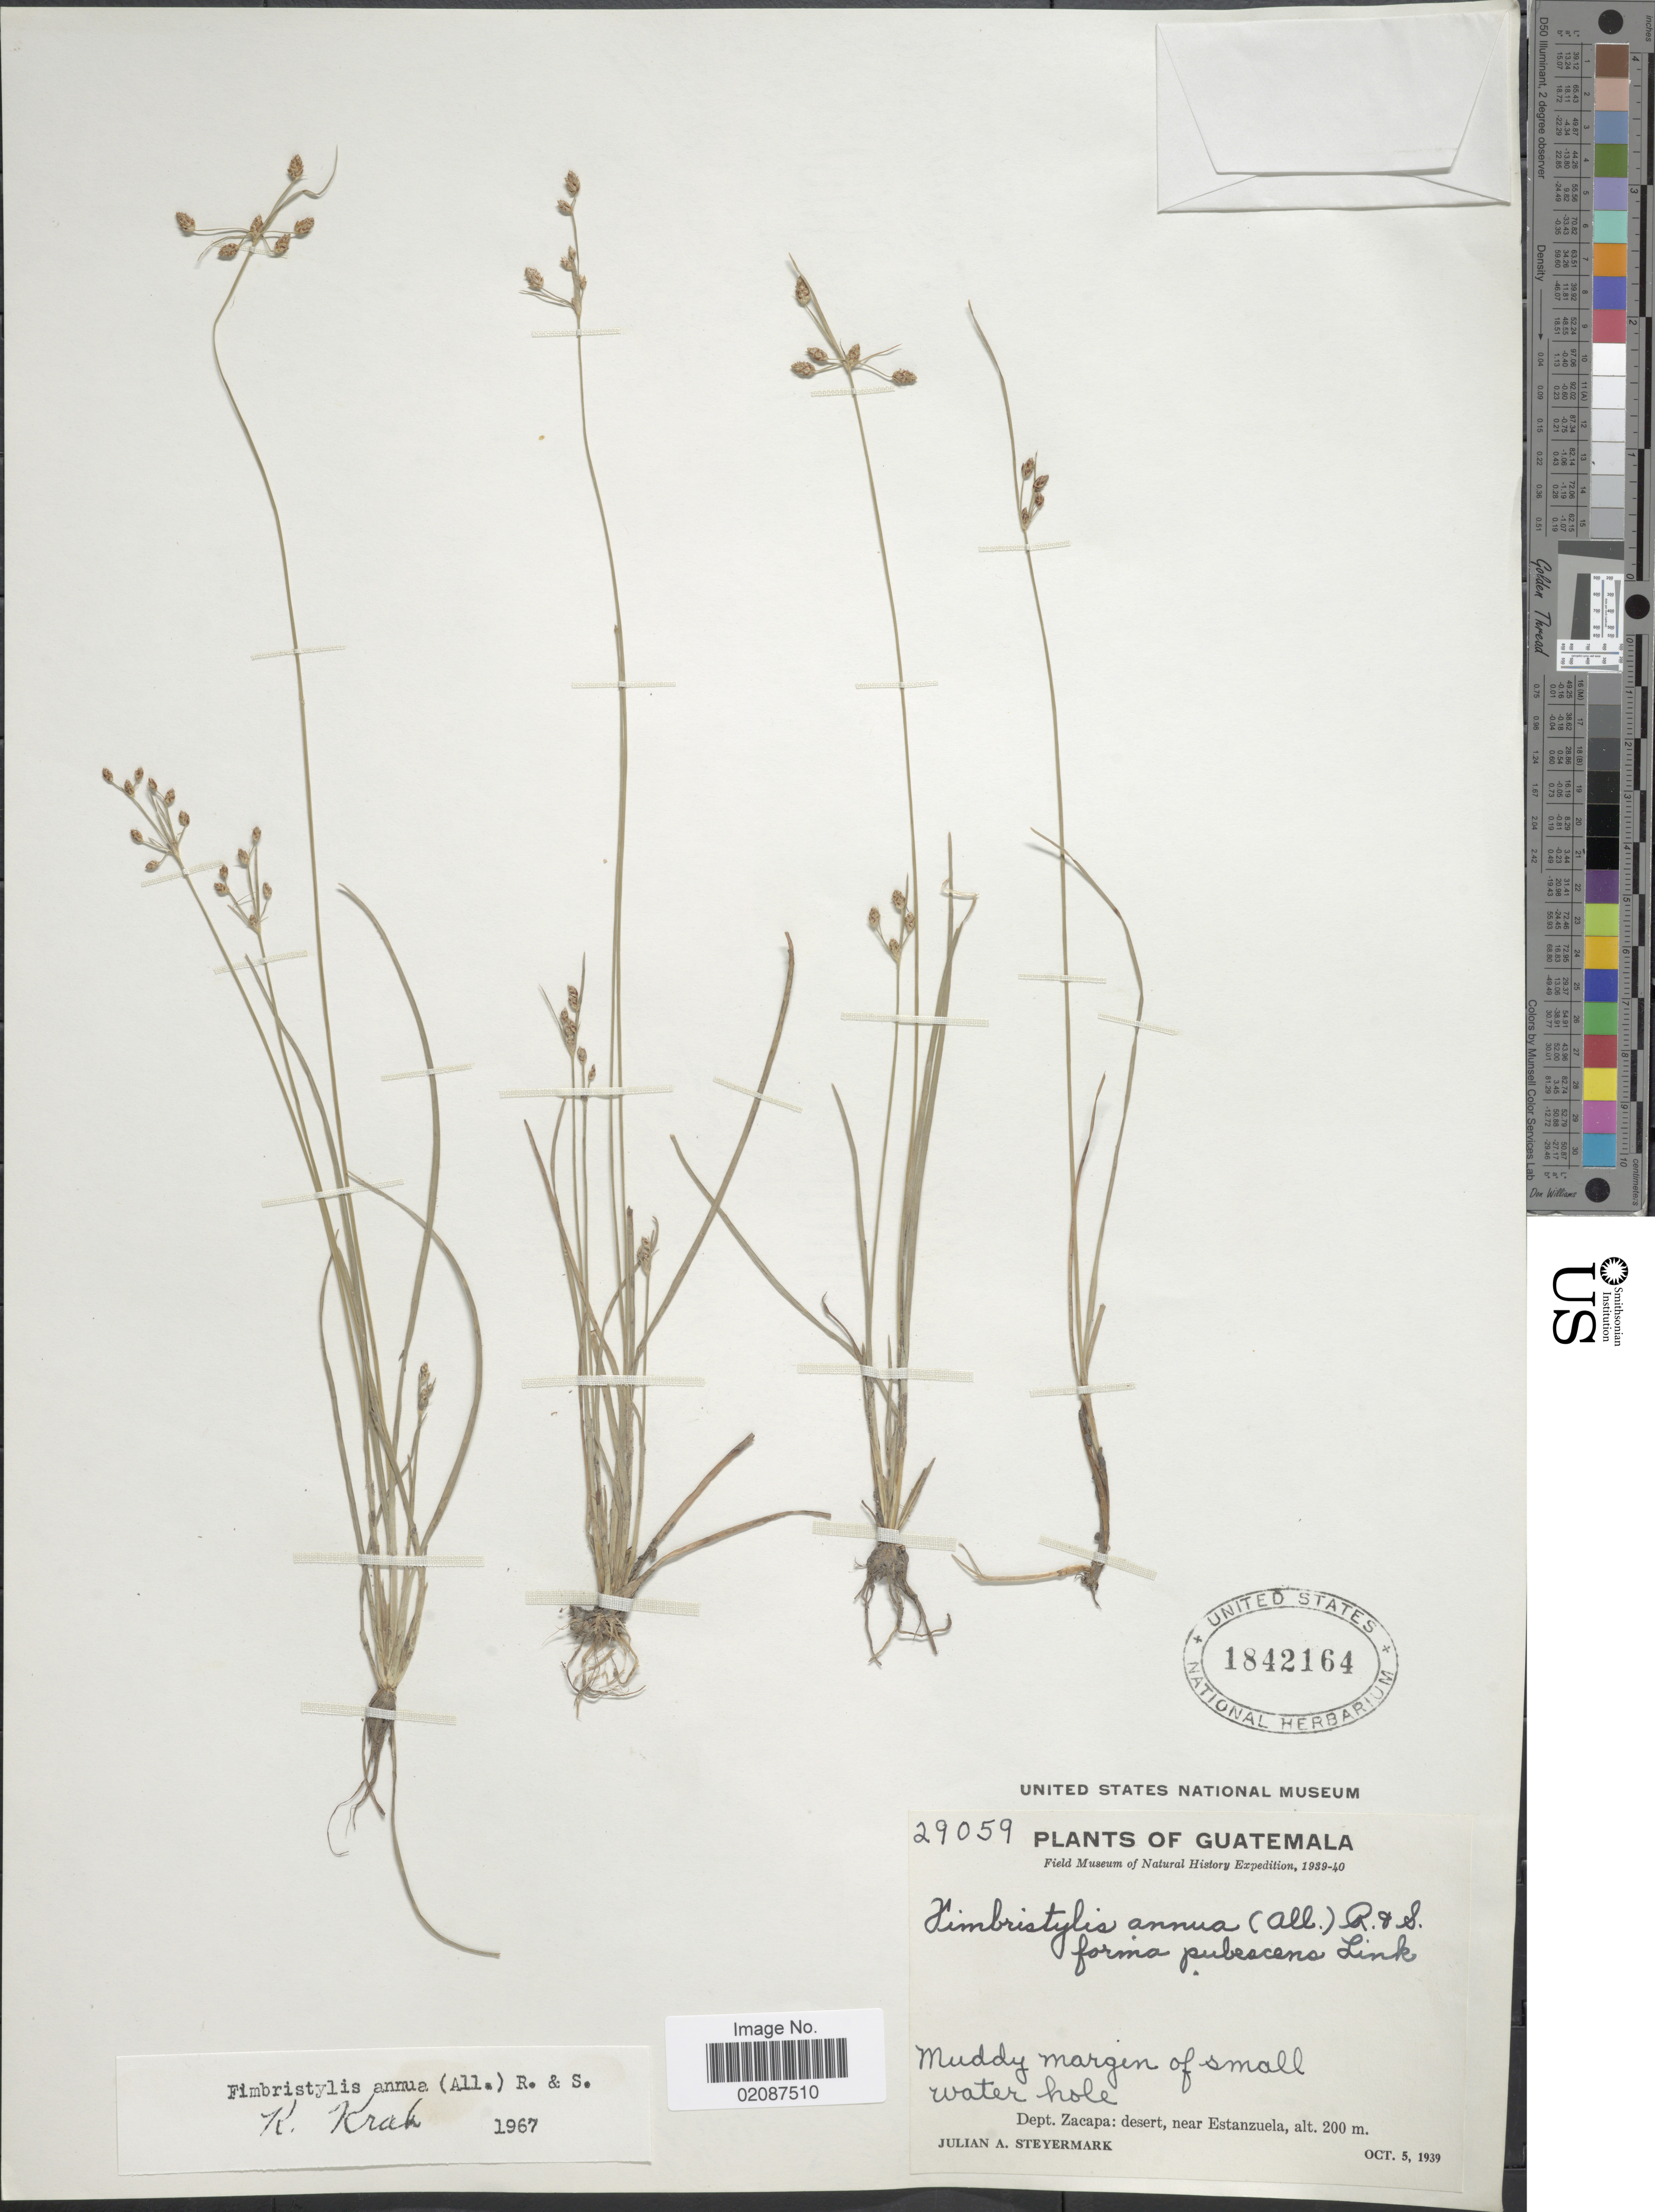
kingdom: Plantae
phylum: Tracheophyta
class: Liliopsida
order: Poales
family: Cyperaceae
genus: Fimbristylis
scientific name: Fimbristylis annua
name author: (All.) Roem. & Schult.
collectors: J. Steyermark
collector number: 29059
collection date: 1939-10-05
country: Guatemala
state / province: Zacapa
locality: Dept. Zacapa: desert, near Estanzuela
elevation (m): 200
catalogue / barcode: US 1842164